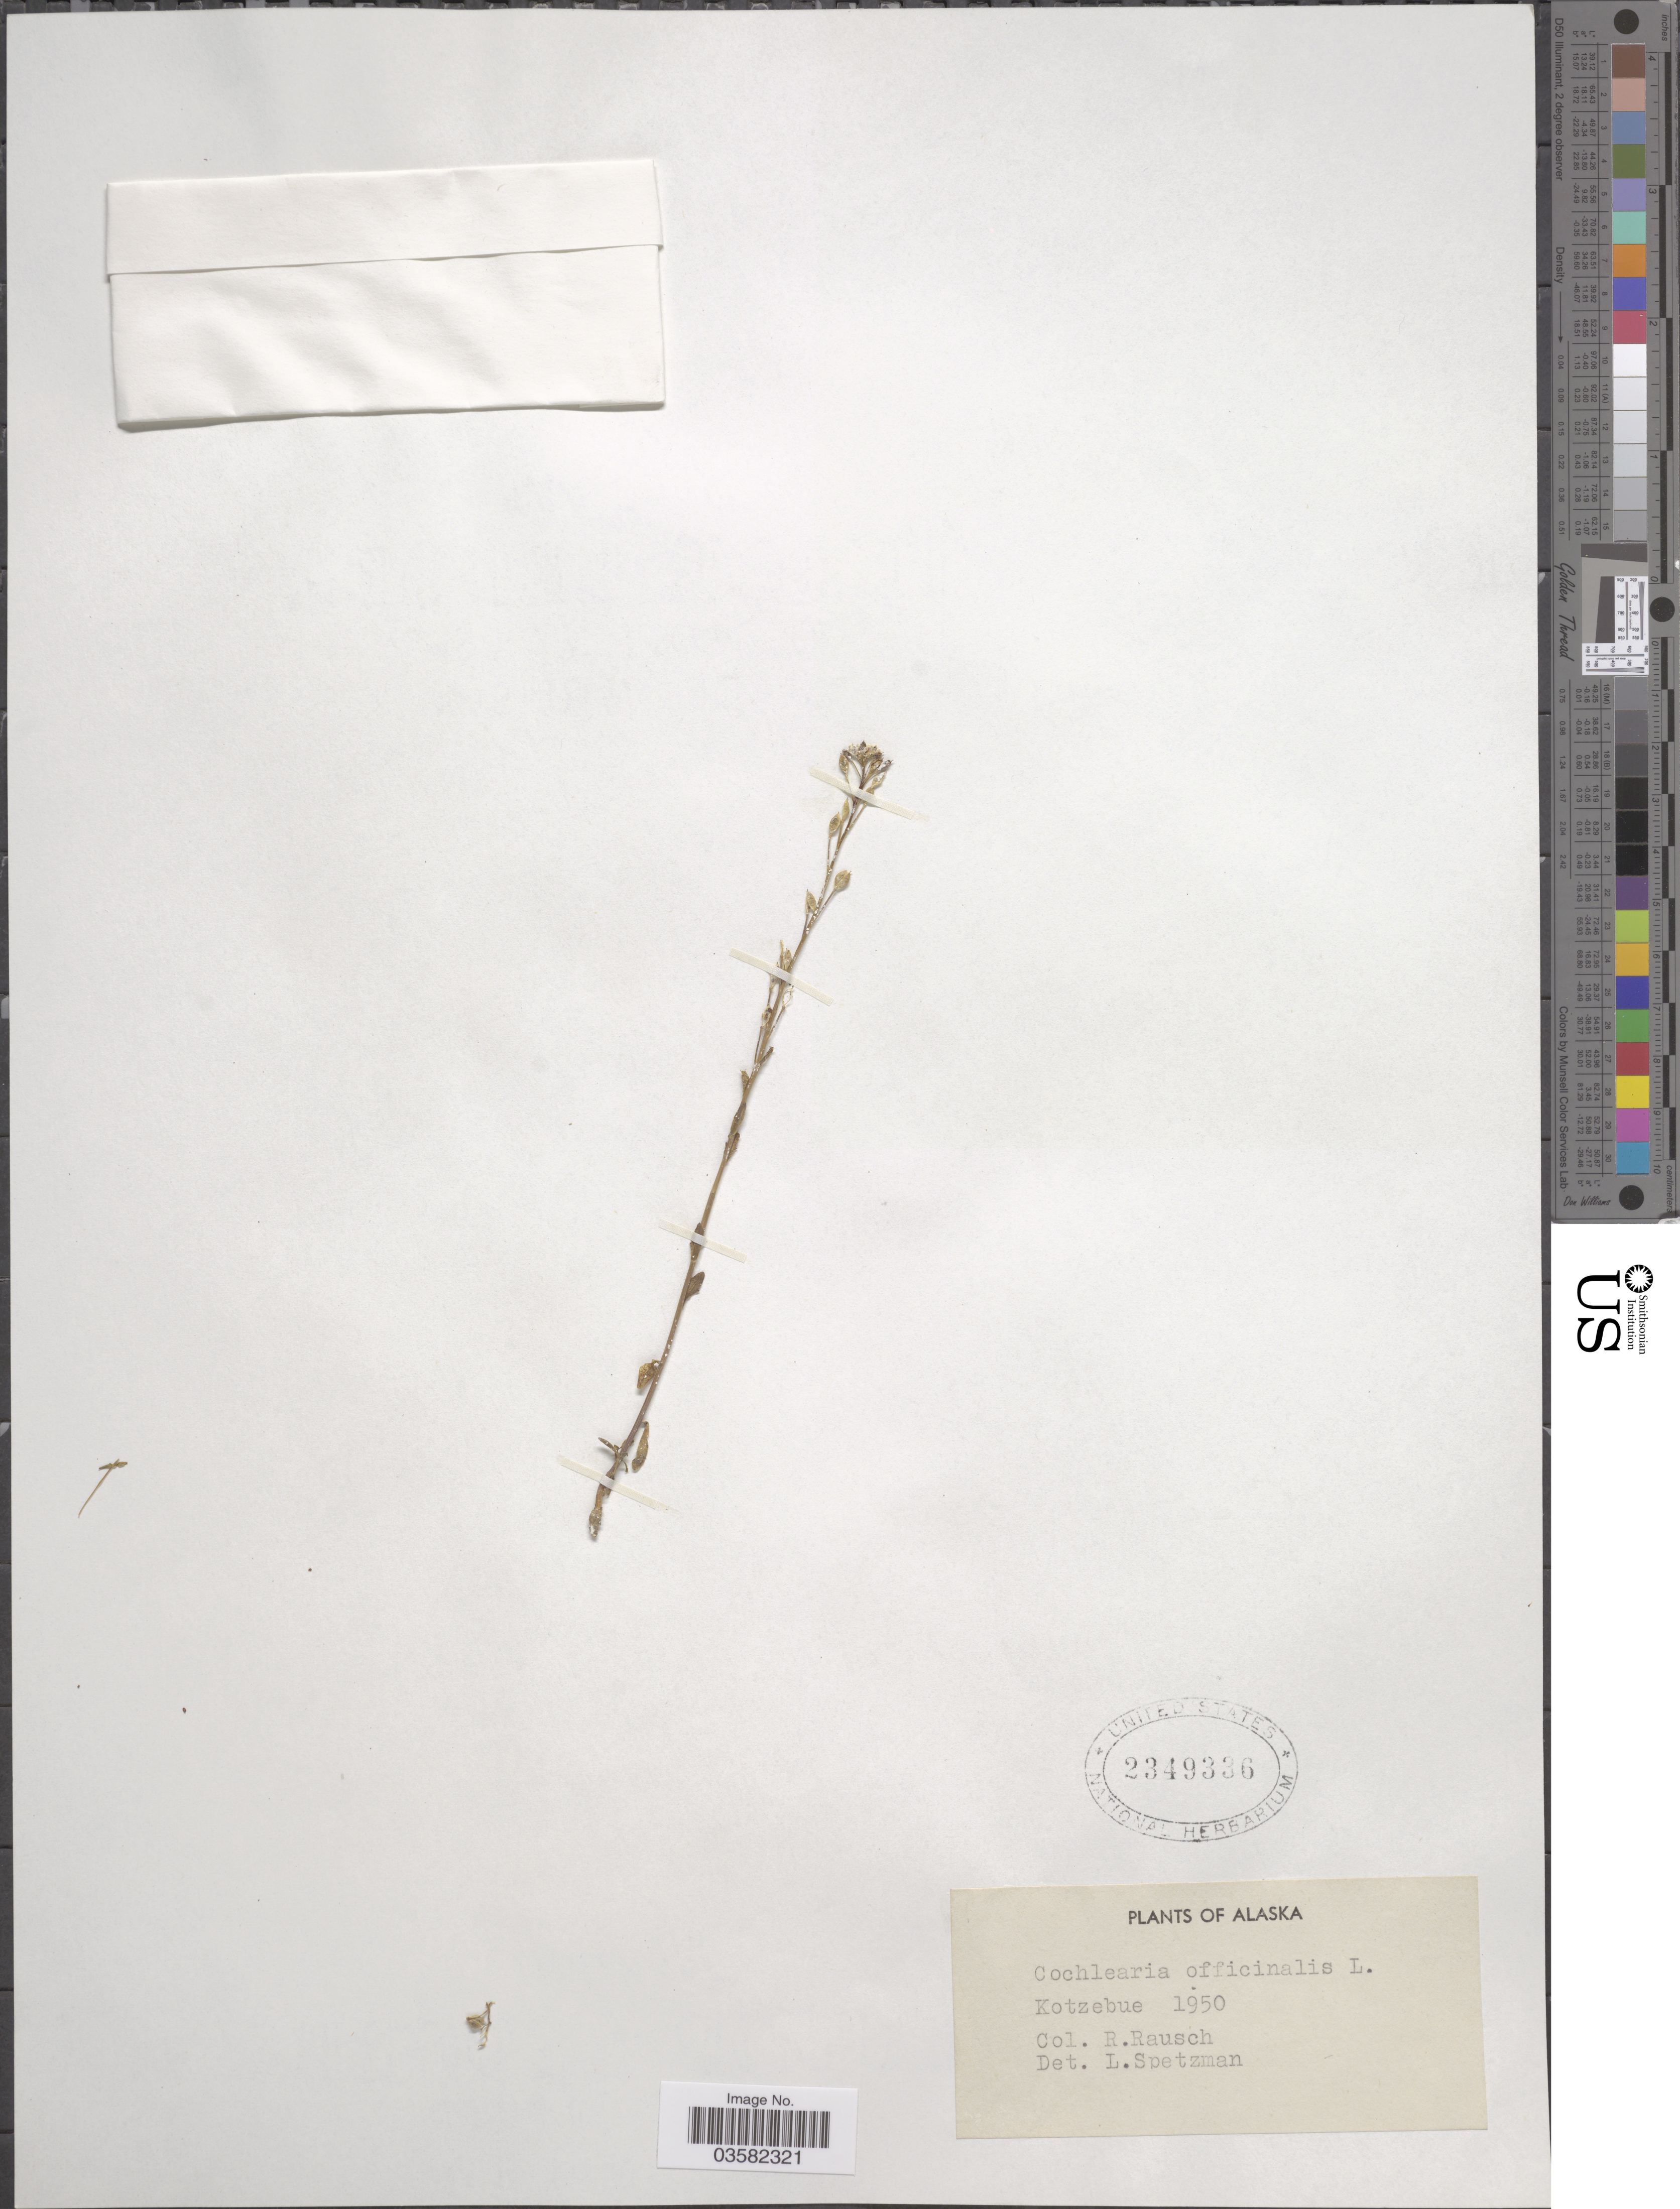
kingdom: Plantae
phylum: Tracheophyta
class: Magnoliopsida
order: Brassicales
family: Brassicaceae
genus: Cochlearia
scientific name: Cochlearia officinalis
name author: L.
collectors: R. Rausch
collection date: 1950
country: United States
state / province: Alaska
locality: Kotzebue.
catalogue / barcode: US 2349336